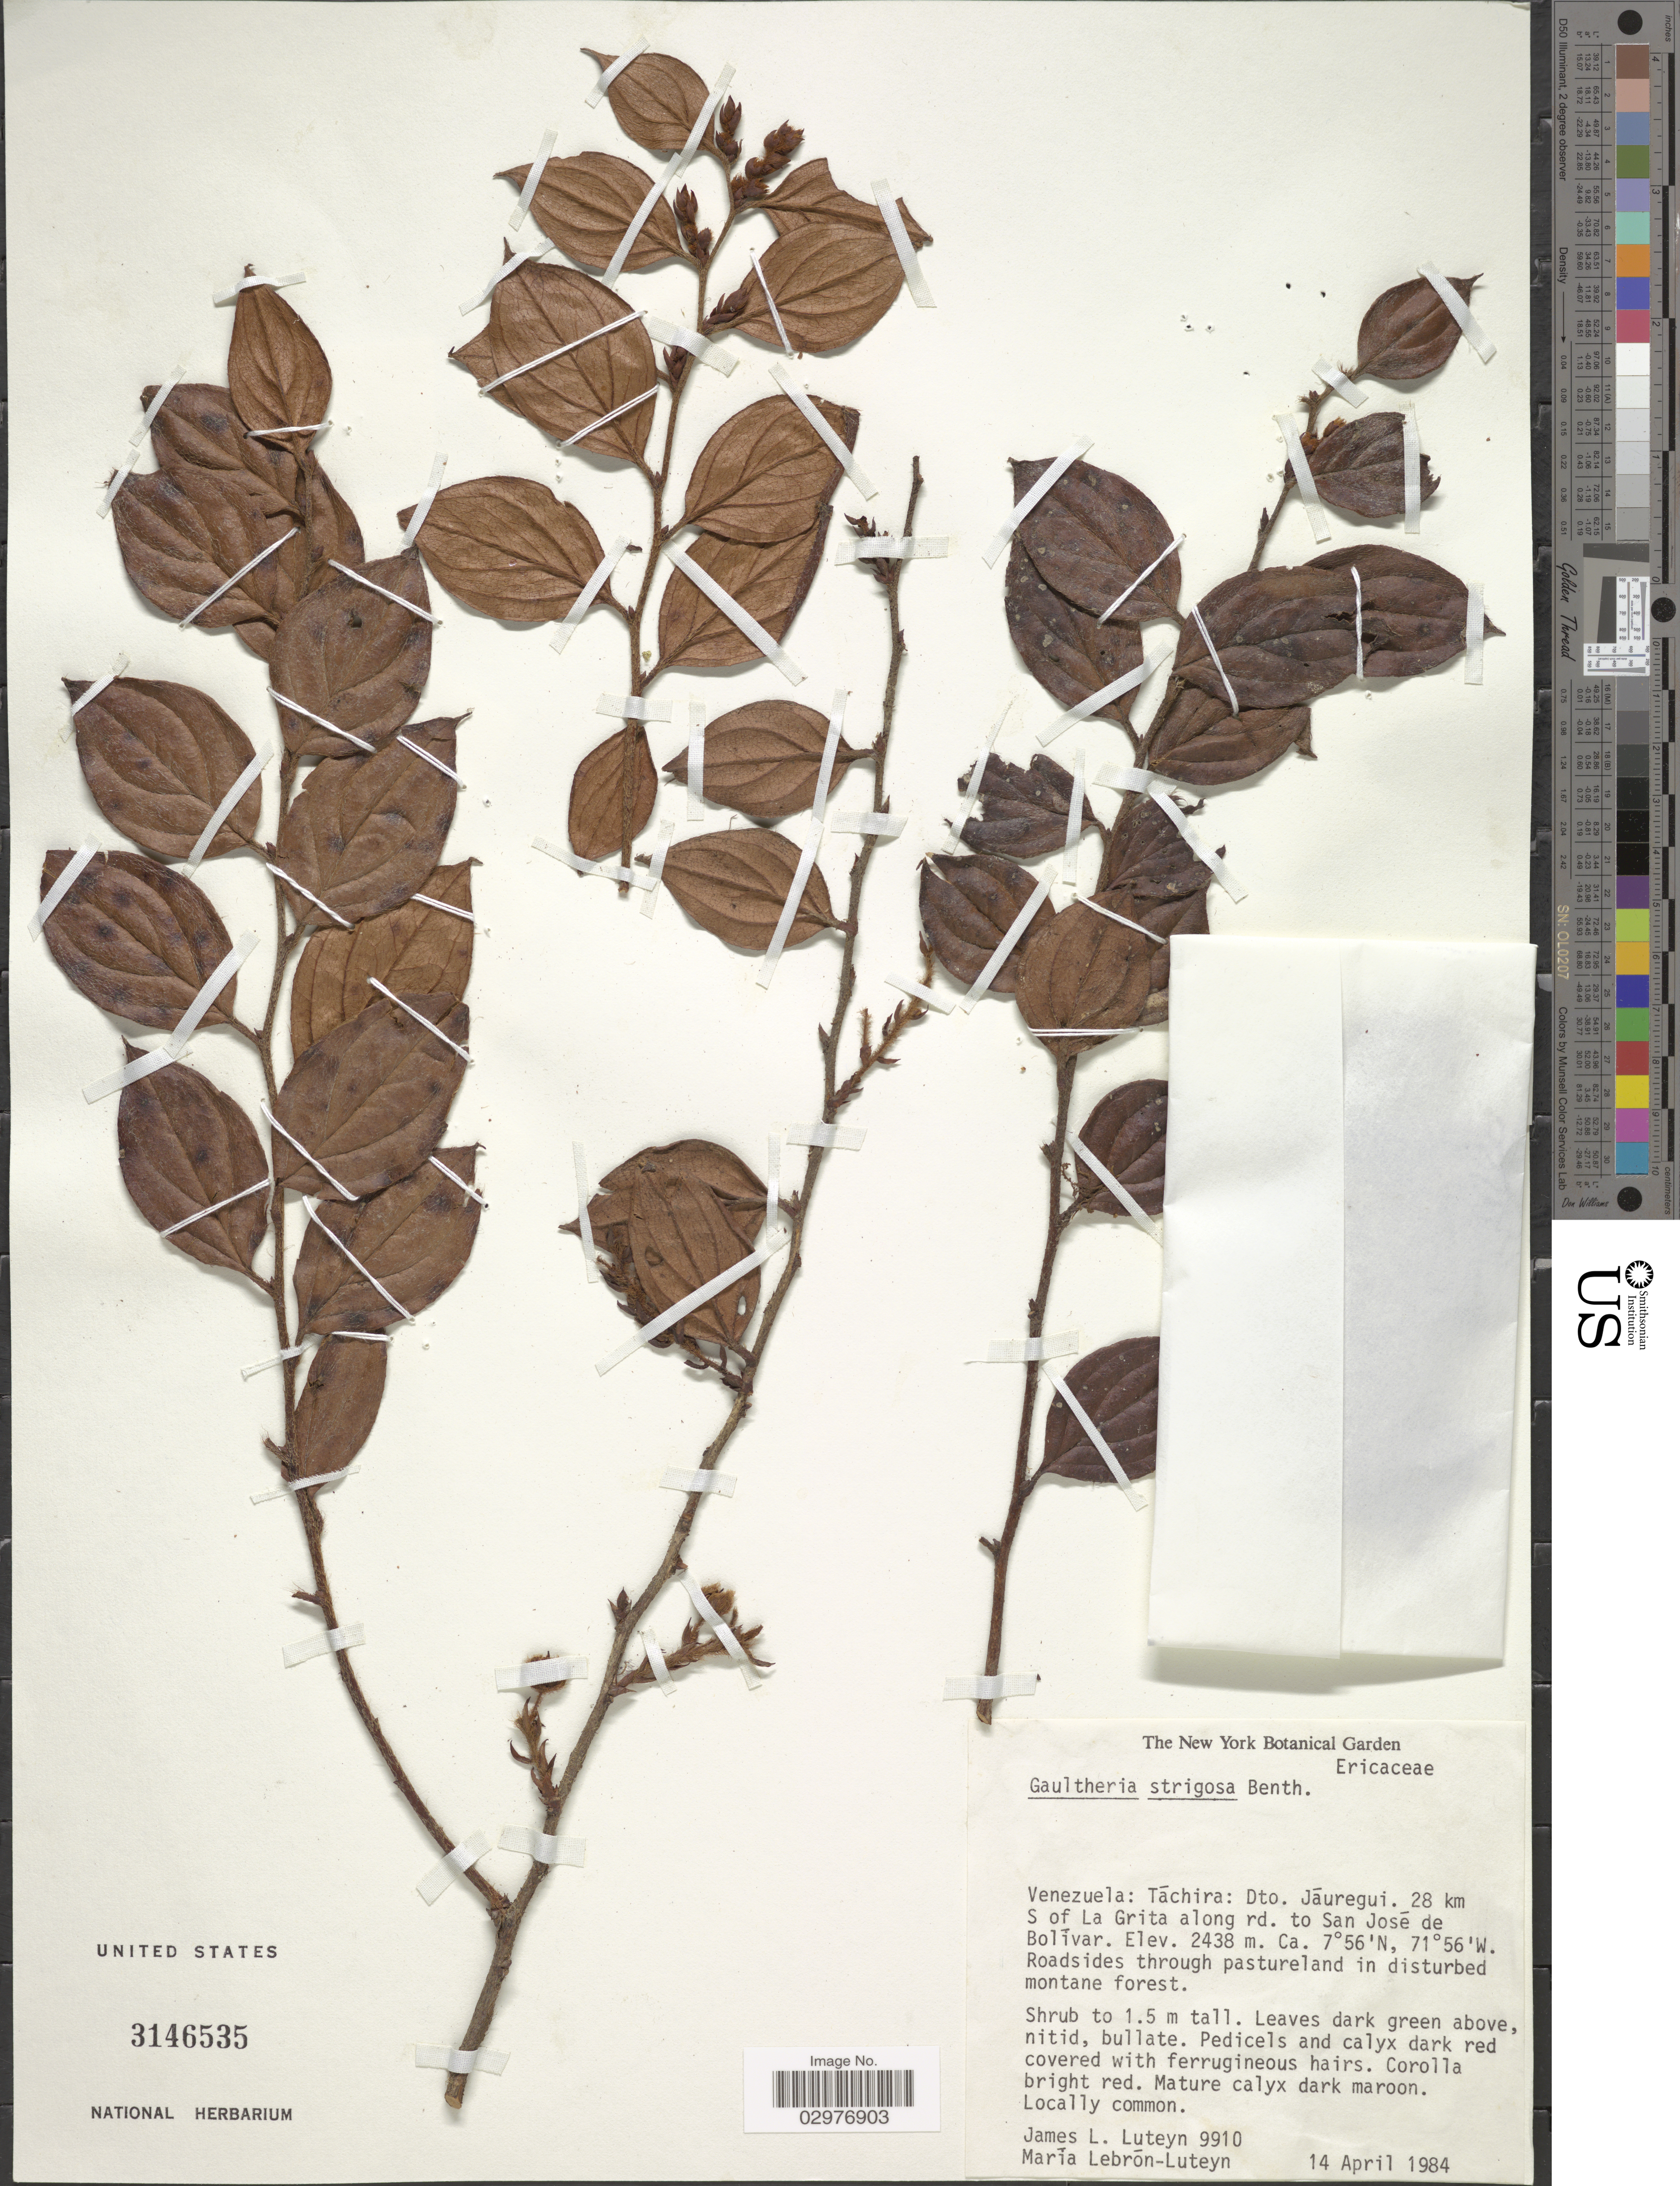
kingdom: Plantae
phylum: Tracheophyta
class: Magnoliopsida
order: Ericales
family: Ericaceae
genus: Gaultheria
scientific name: Gaultheria strigosa var. strigosa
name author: Benth.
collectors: J. L. Luteyn & M. L. Lebrón-Luteyn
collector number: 9910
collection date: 1984-04-14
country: Venezuela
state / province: Tachira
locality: Táchira: Dto. Jáuregui. 28 km S of La Grita along rd. to San José de Bolívar.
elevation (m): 2438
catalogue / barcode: US 3146535